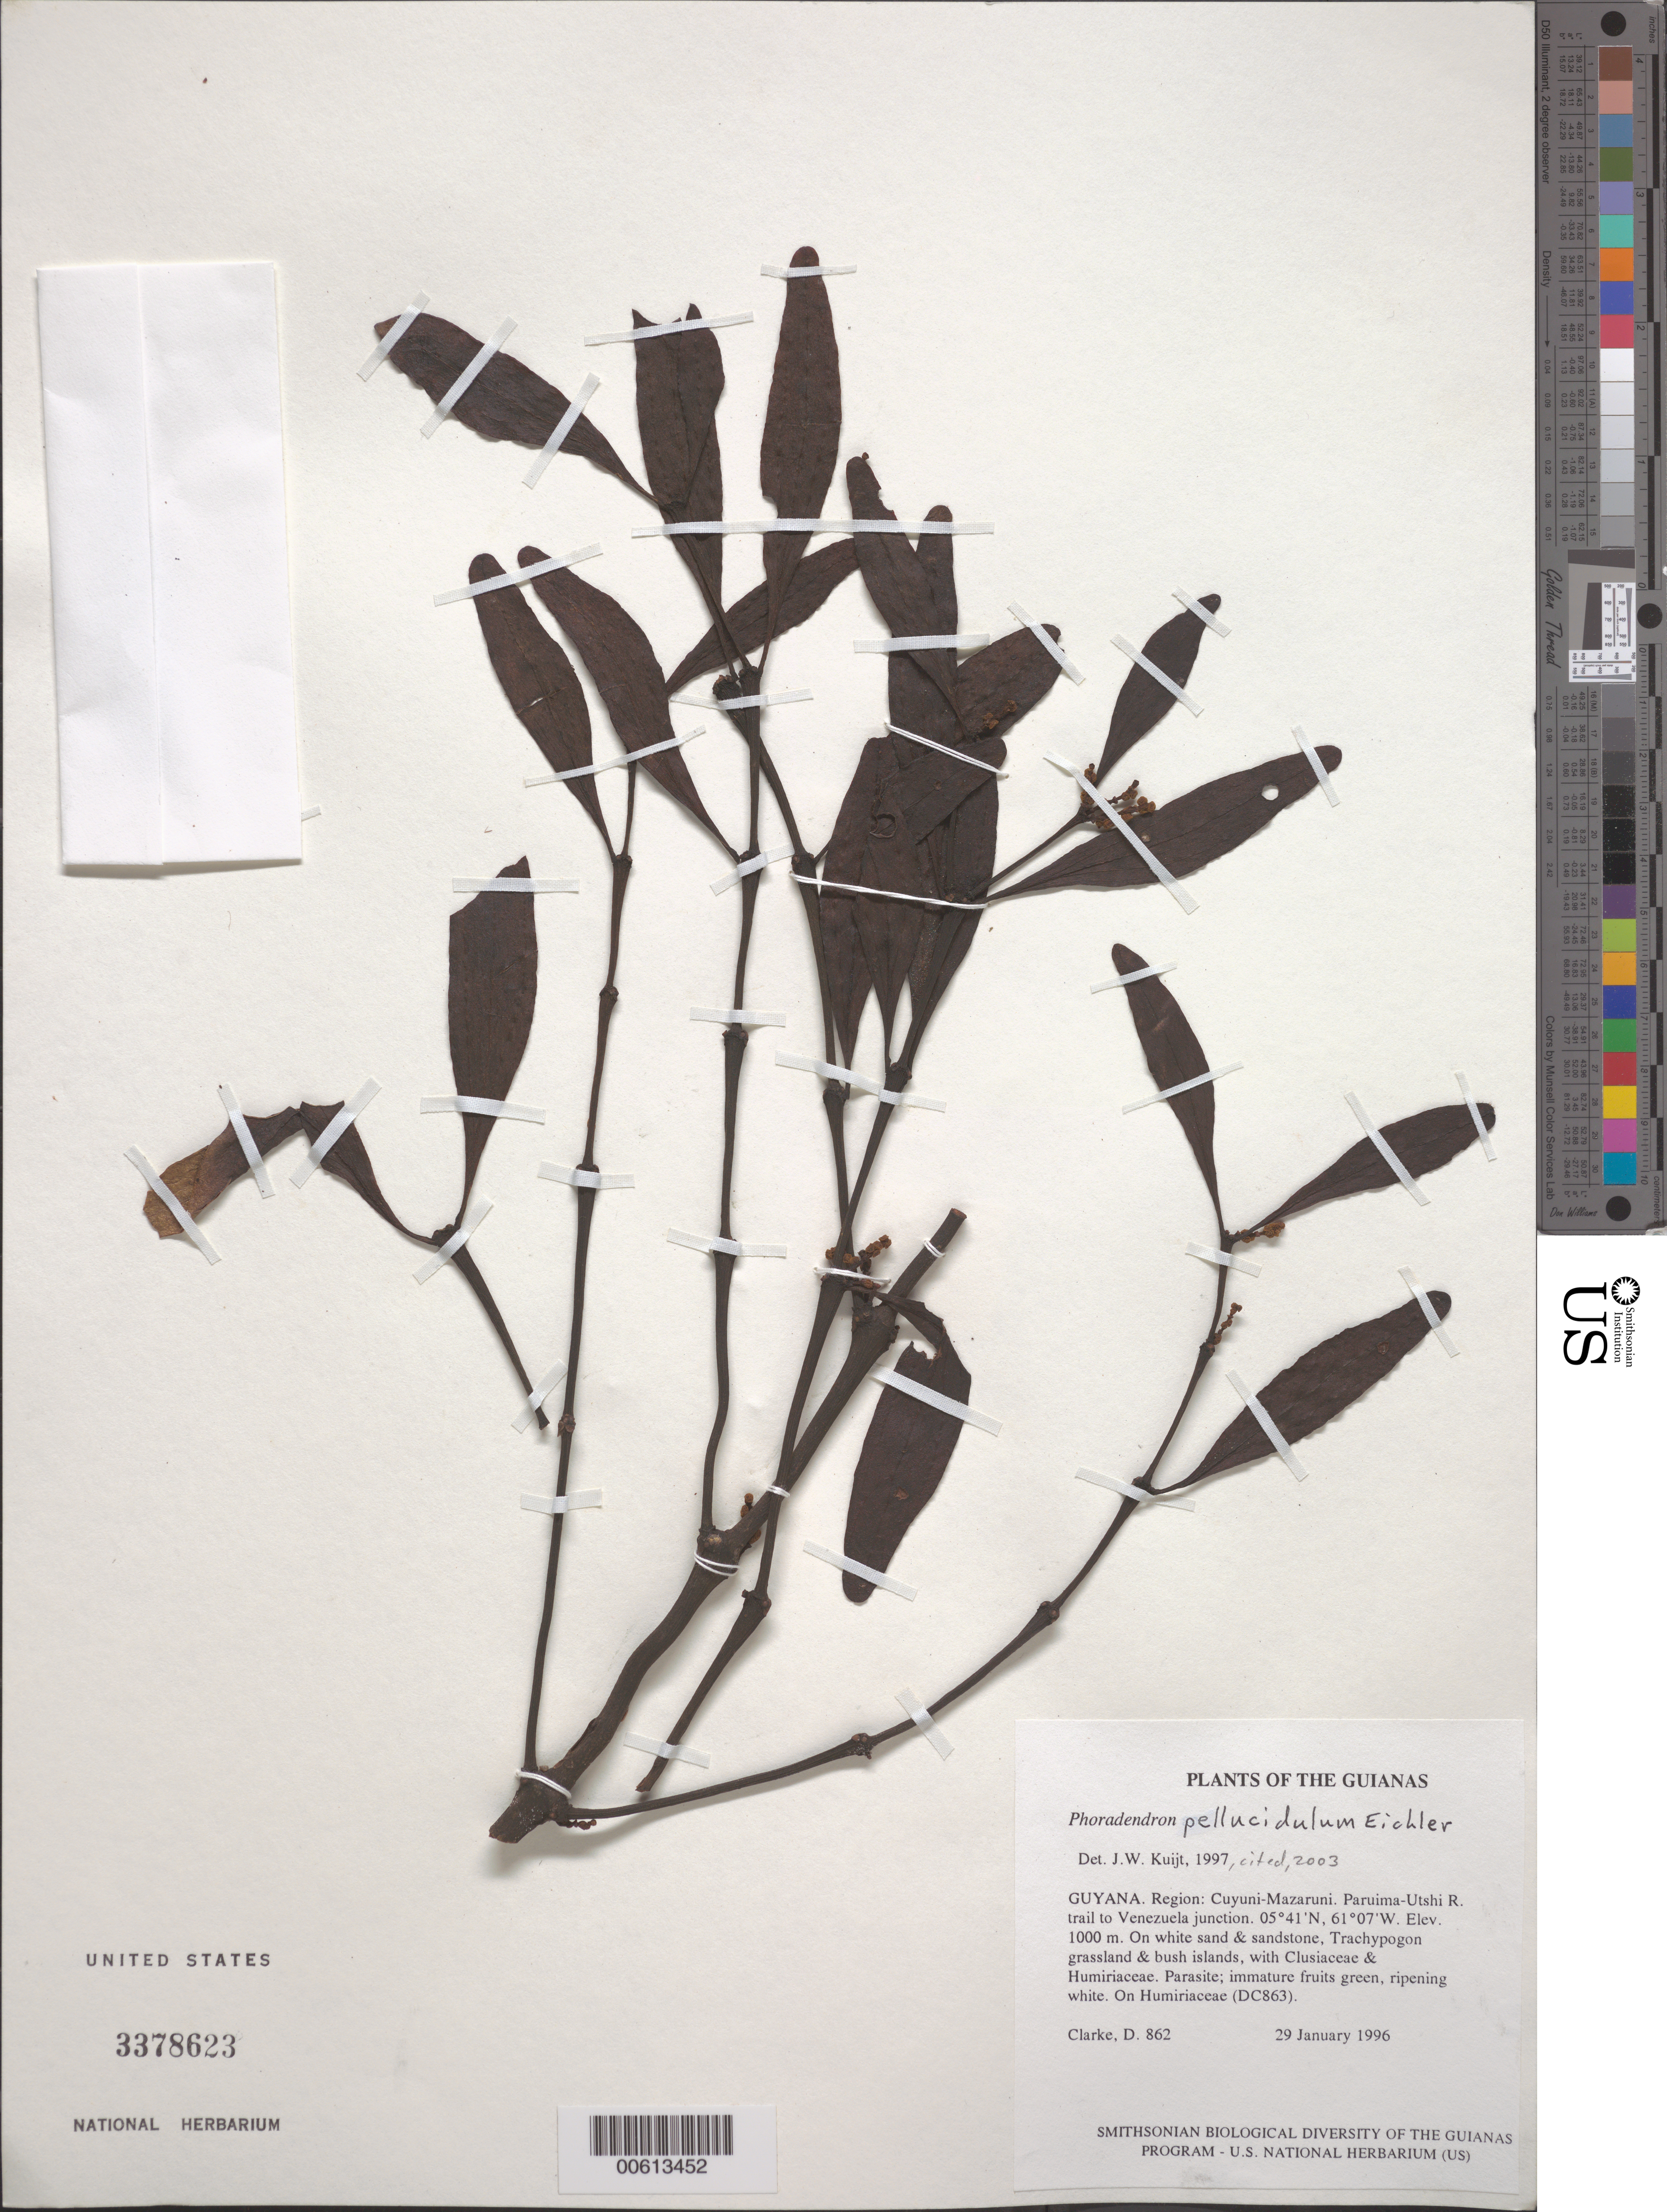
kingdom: Plantae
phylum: Tracheophyta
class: Magnoliopsida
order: Santalales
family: Viscaceae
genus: Phoradendron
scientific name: Phoradendron pellucidulum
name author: Eichler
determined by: Kuijt, Job, (CANADA)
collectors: H. D. Clarke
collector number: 862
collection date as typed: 29 January 1996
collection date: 1996-01-29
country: Guyana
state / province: Cuyuni-Mazaruni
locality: Paruima-Utshi R. trail to Venezuela junction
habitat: On white sand & sandstone, Trachypogon grassland & bush islands, with Clusiaceae & Humiriaceae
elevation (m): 1000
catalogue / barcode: US 3378623